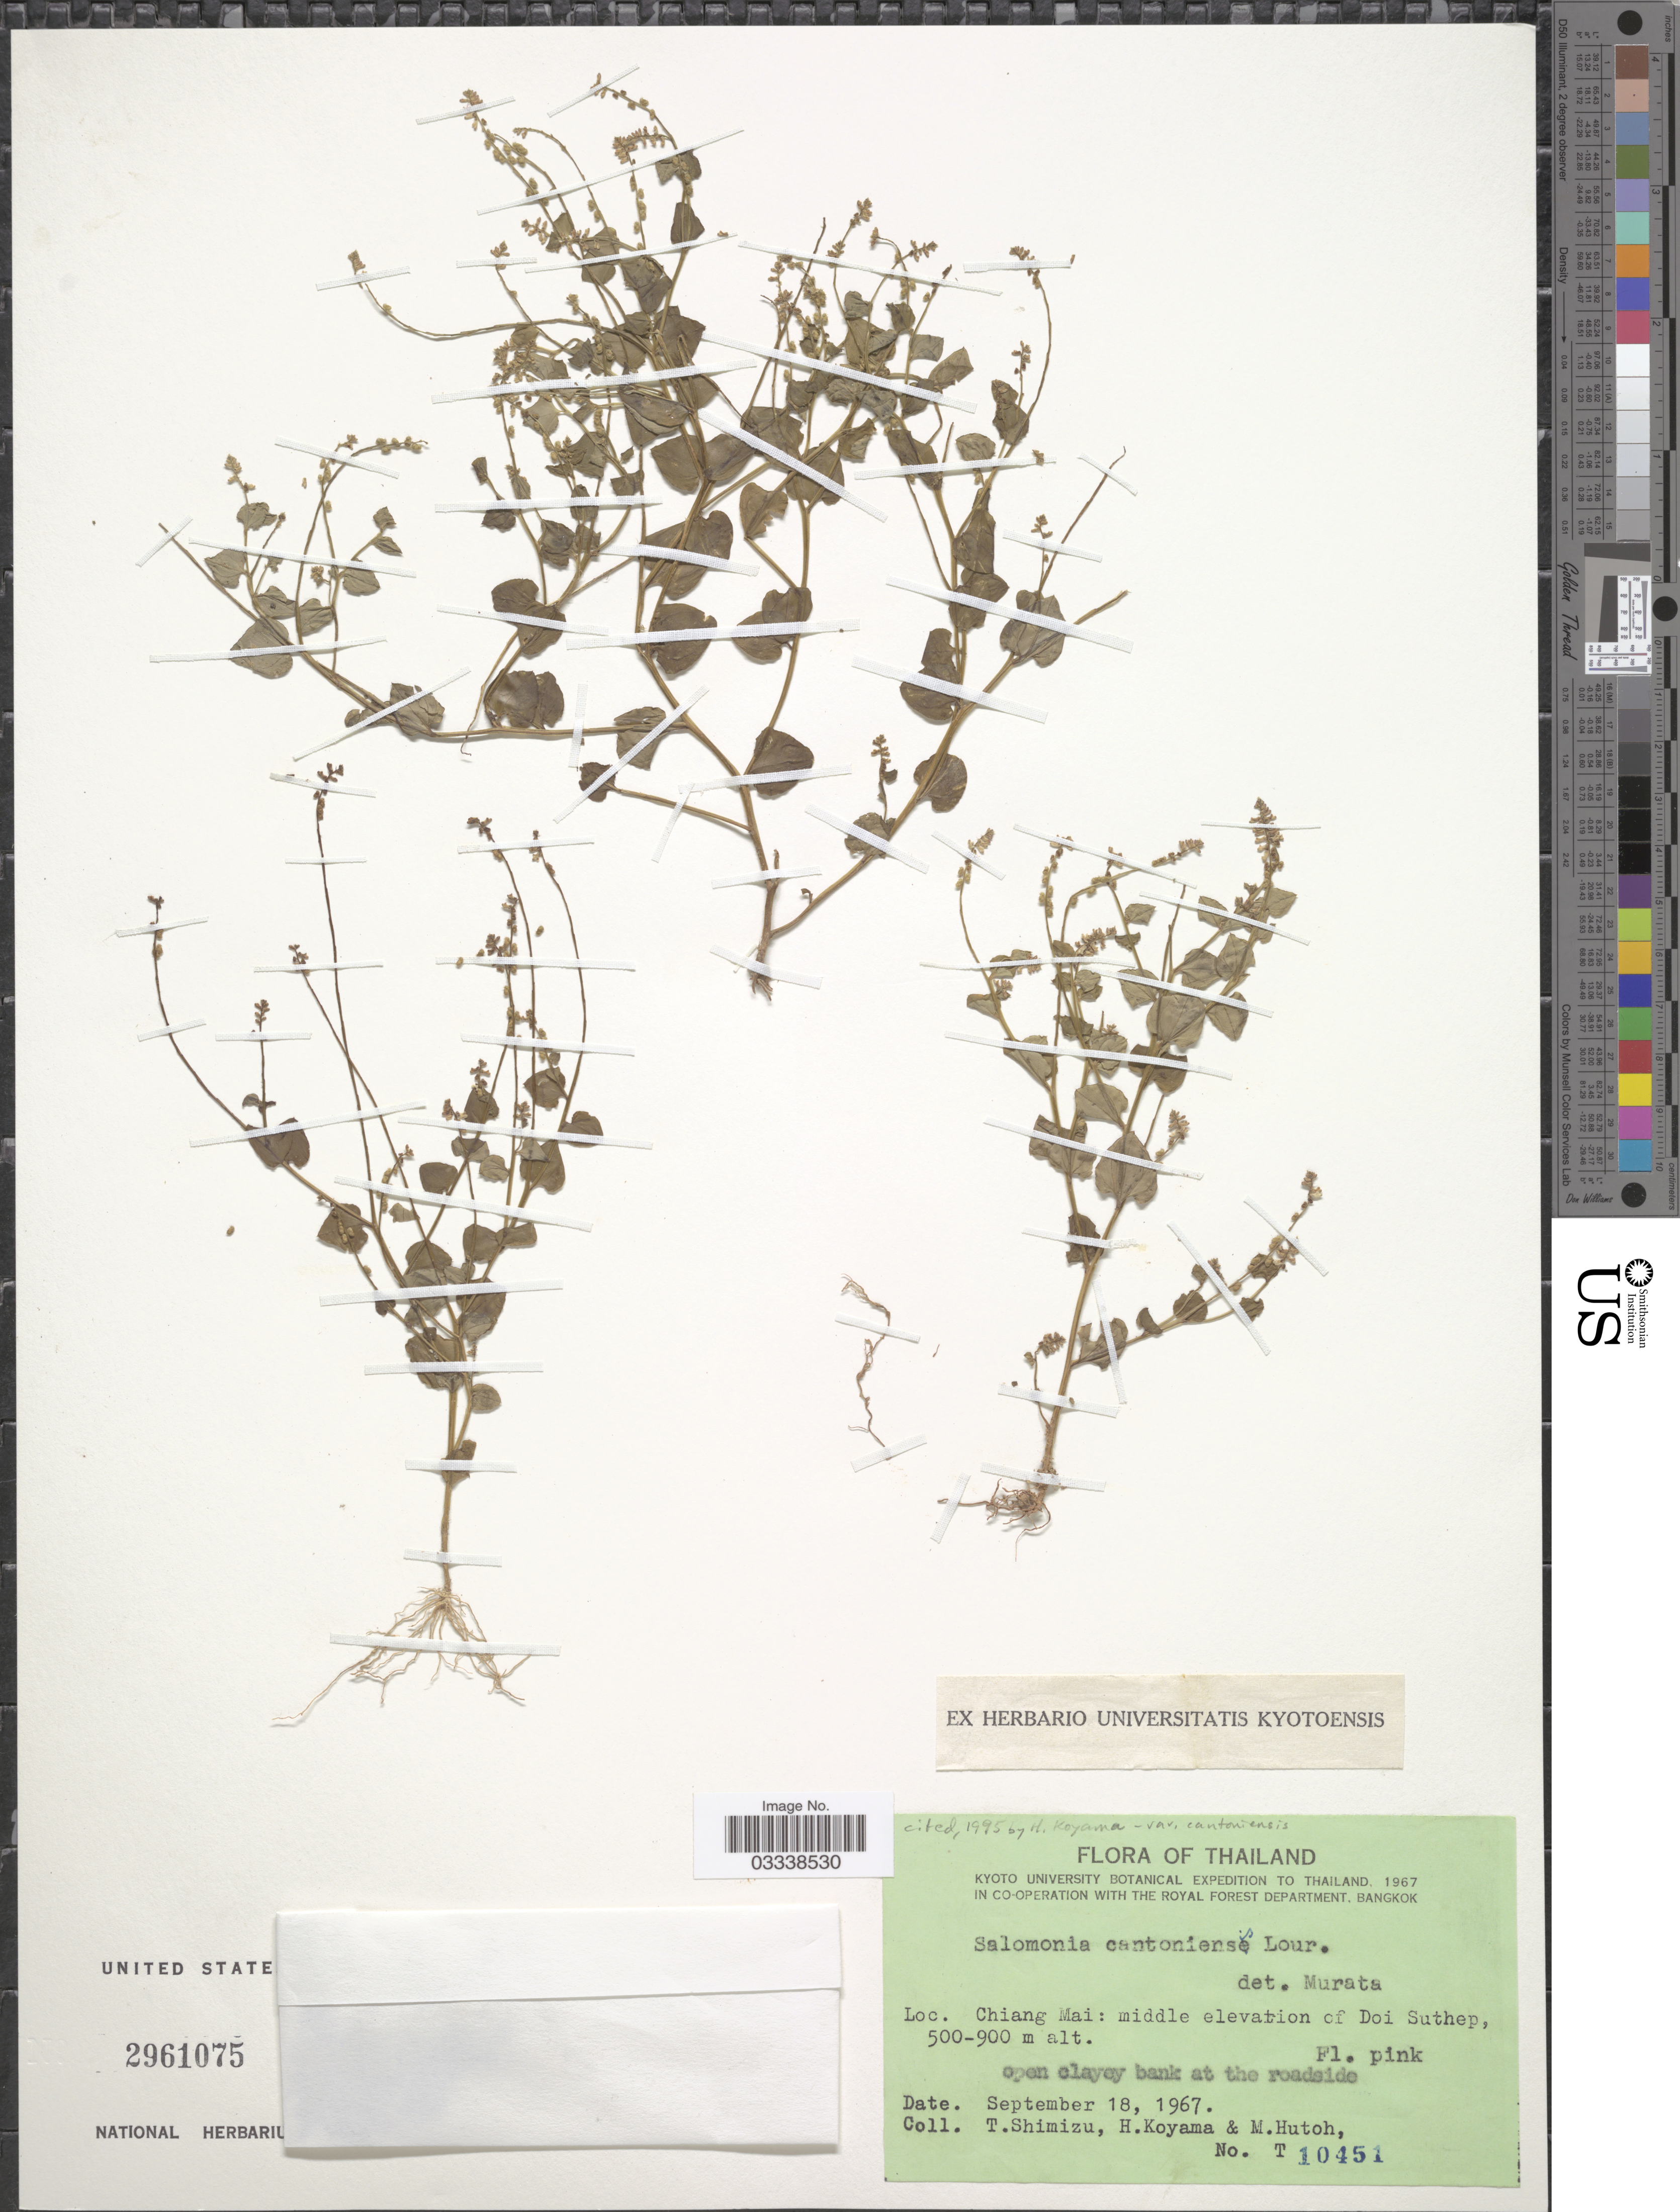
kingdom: Plantae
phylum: Tracheophyta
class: Magnoliopsida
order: Fabales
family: Polygalaceae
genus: Salomonia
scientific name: Salomonia cantoniensis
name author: Lour.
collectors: T. Shimizu, H. Koyama & M. Hutoh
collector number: T10451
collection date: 1967-09-18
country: Thailand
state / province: Chiang Mai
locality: Middle elevation of Doi Suthep.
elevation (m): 500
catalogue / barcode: US 2961075